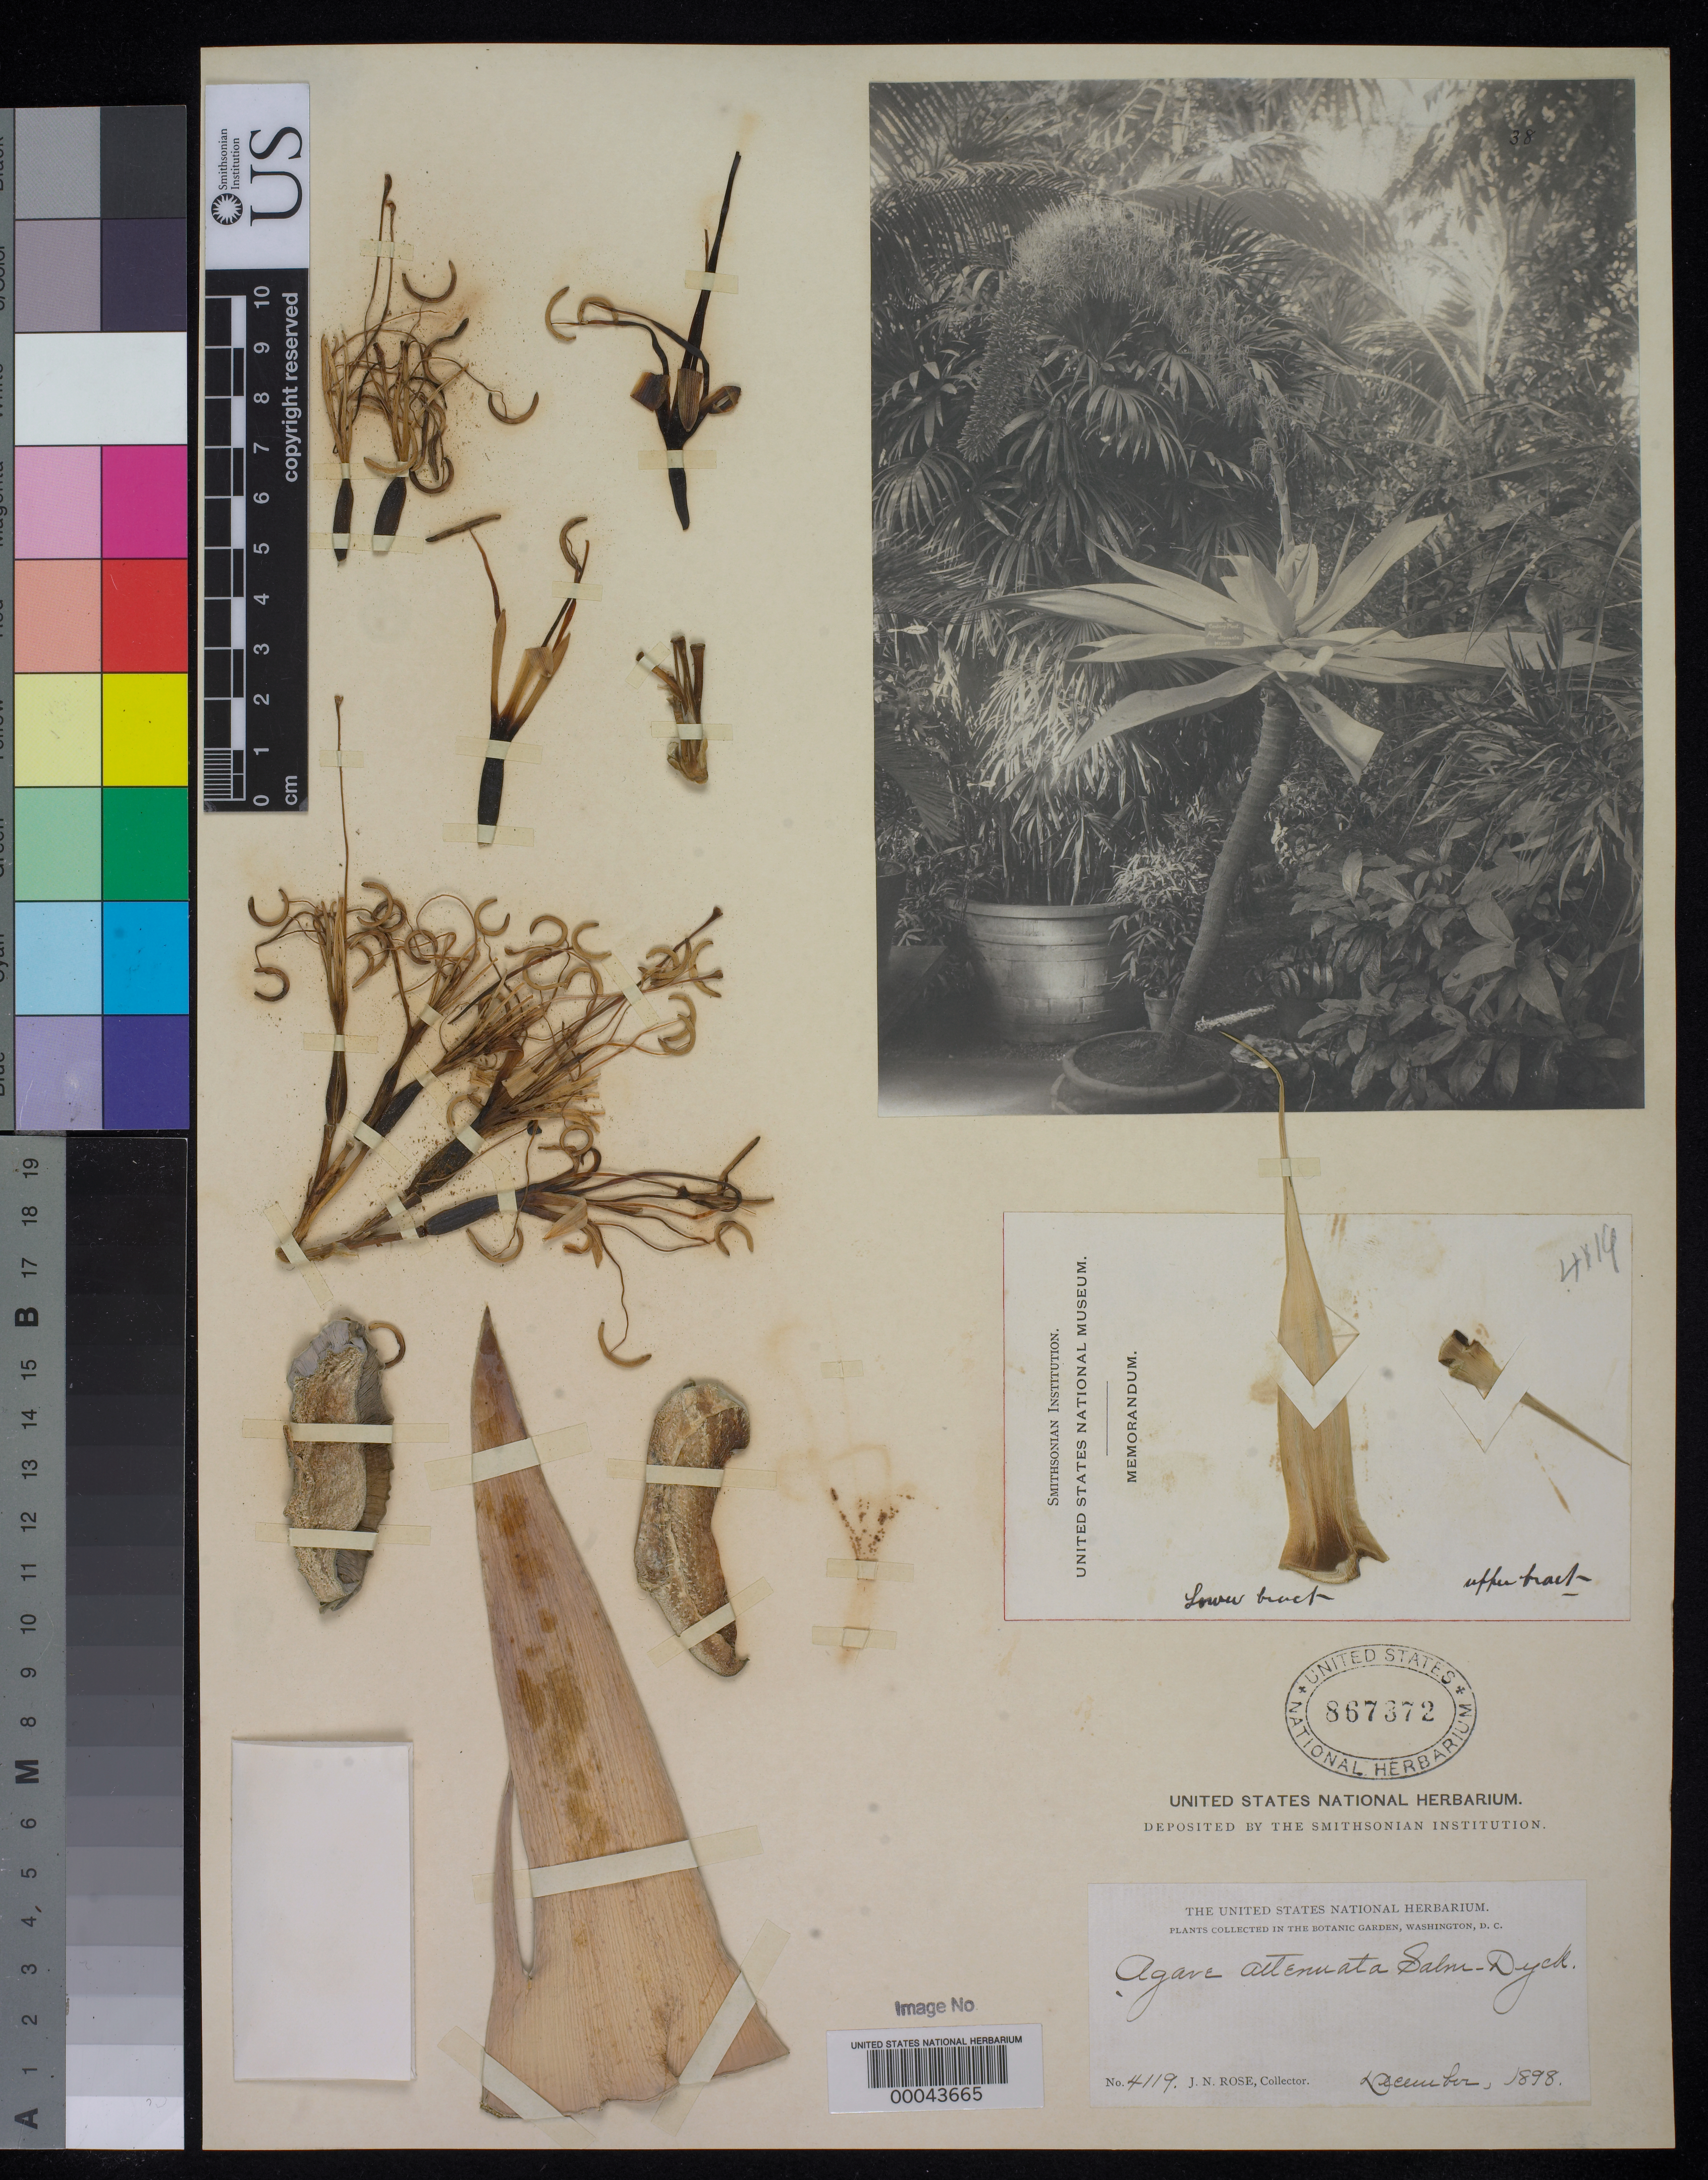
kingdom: Plantae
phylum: Tracheophyta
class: Liliopsida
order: Asparagales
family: Asparagaceae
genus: Agave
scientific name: Agave attenuata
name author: Salm-Dyck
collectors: J. N. Rose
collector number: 4119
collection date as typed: Dec 1898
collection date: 1898-12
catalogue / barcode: US 867372